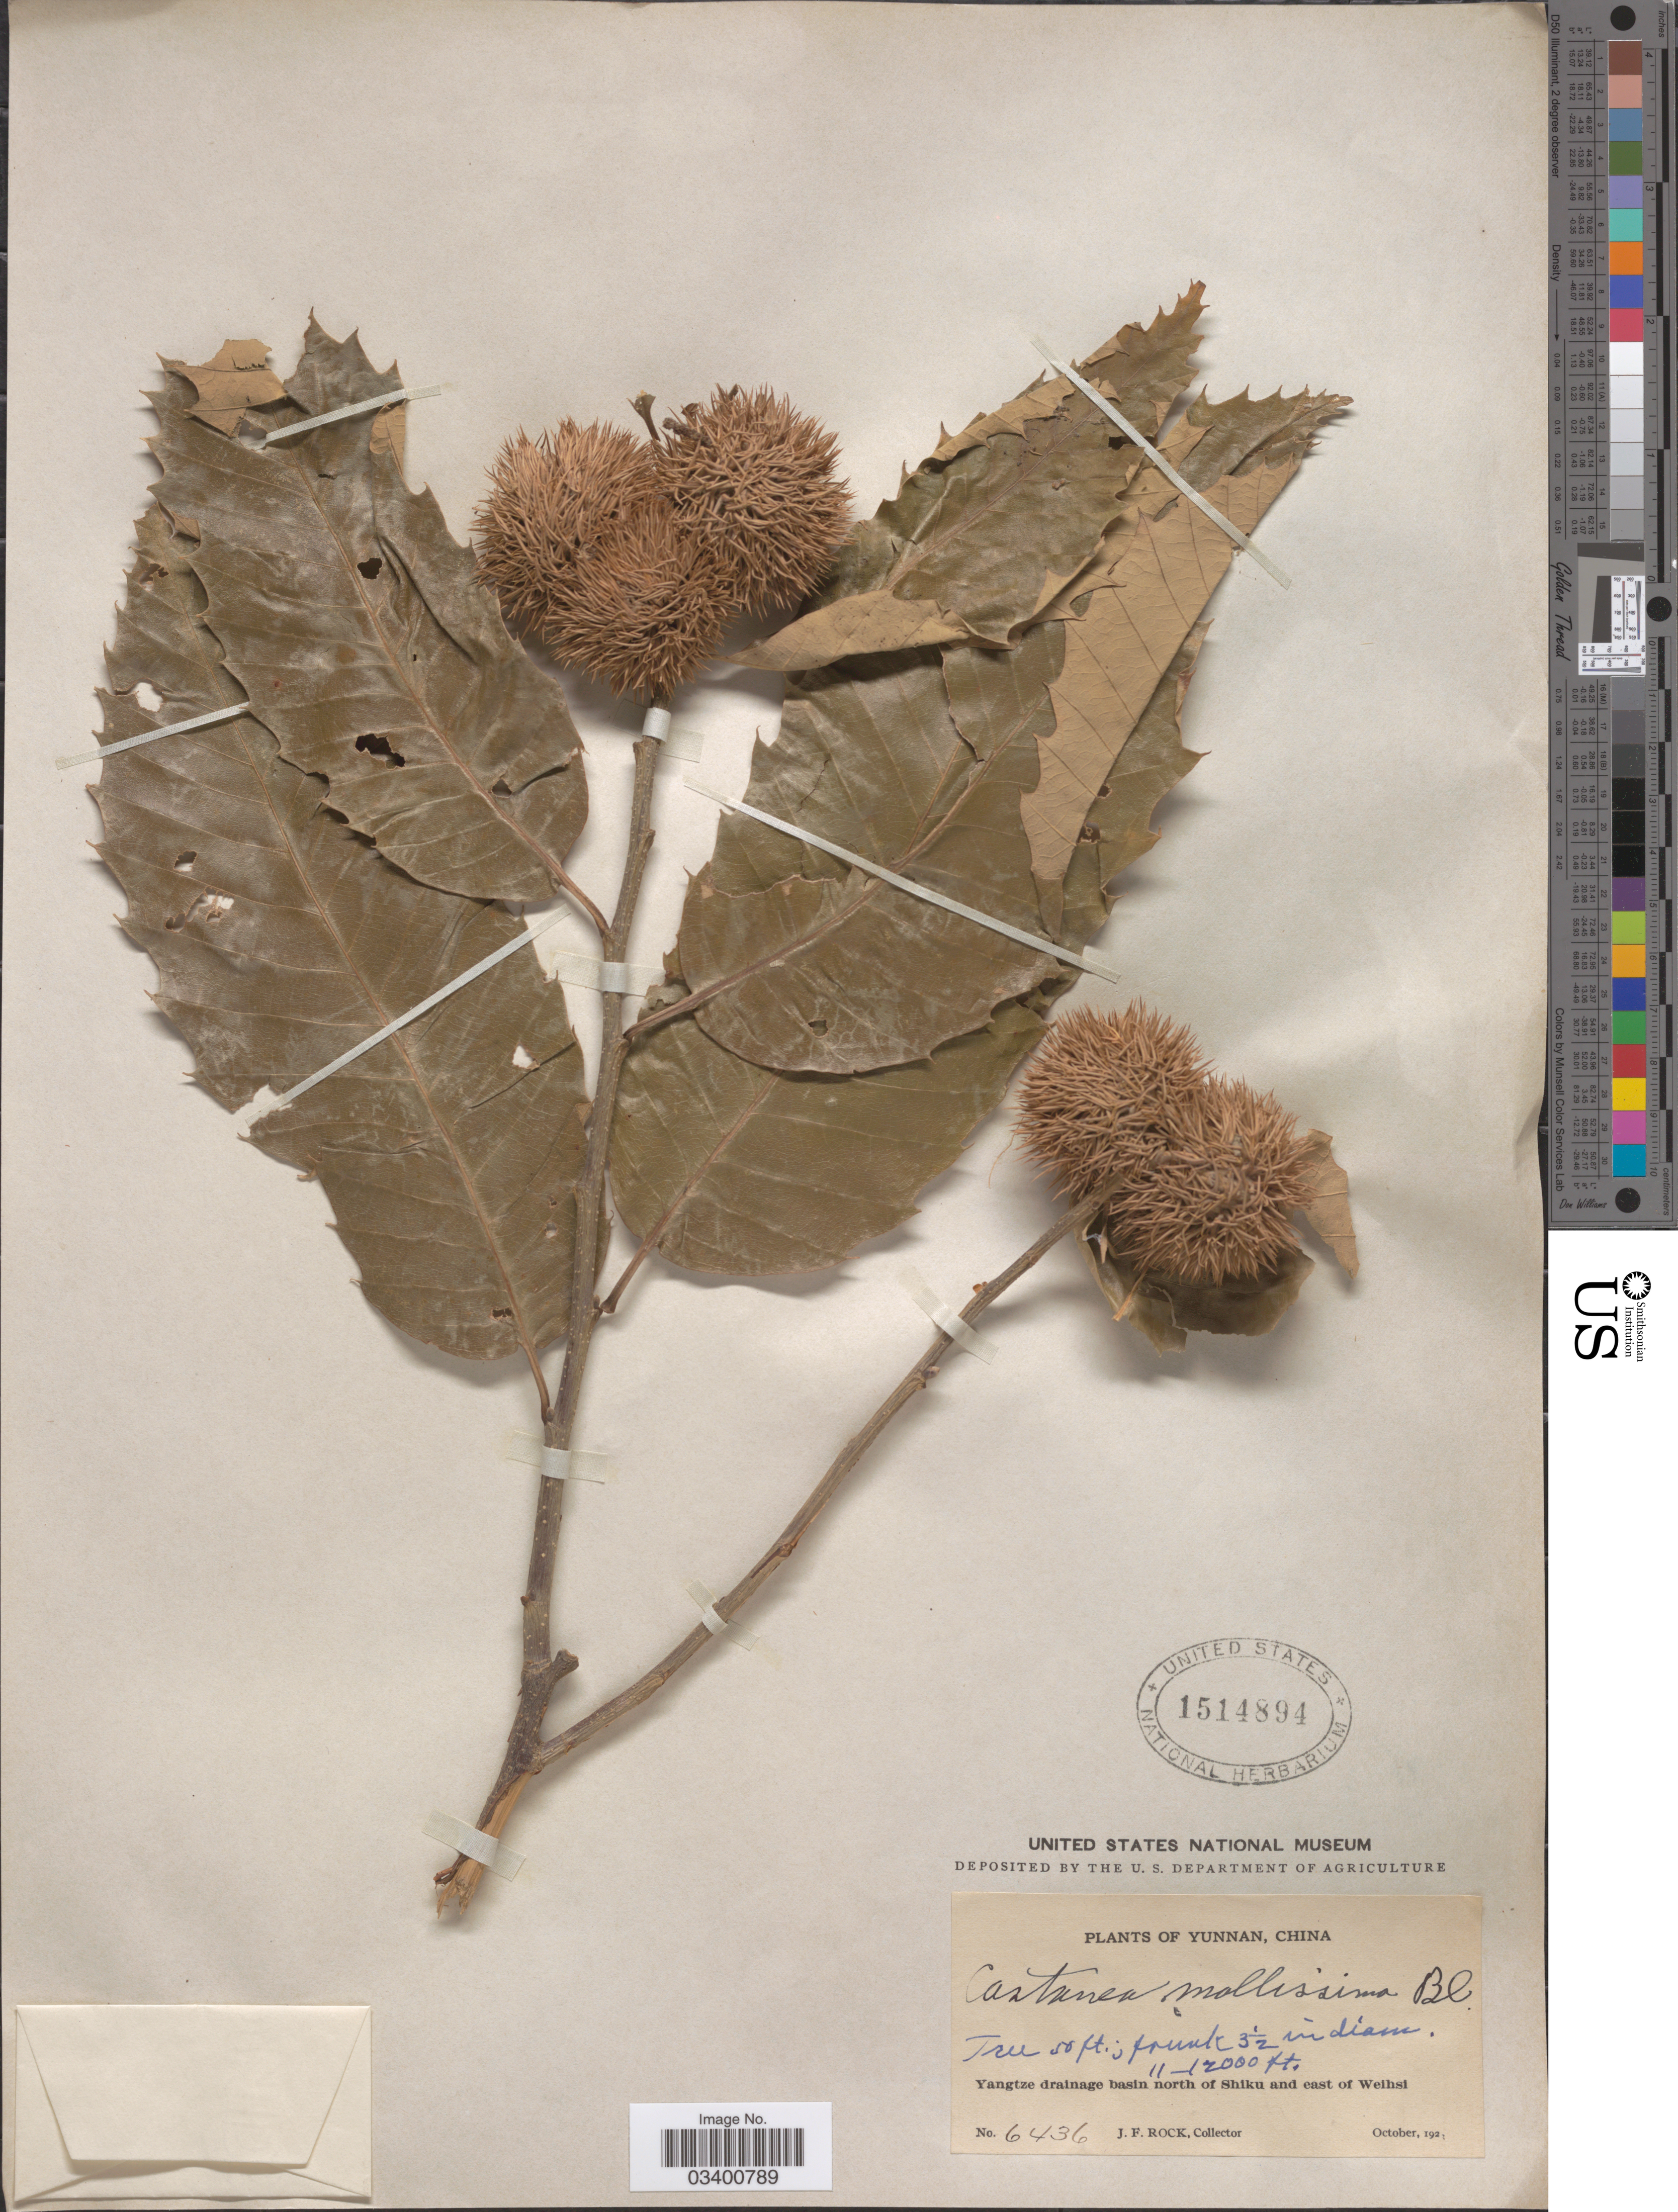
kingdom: Plantae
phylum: Tracheophyta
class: Magnoliopsida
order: Fagales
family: Fagaceae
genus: Castanea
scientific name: Castanea mollissima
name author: Blume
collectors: J. Rock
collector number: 6436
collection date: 1923-10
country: China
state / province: Yunnan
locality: Yangtze drainage basin north of Shiku and east of Weihsi.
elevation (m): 3353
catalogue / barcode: US 1514894